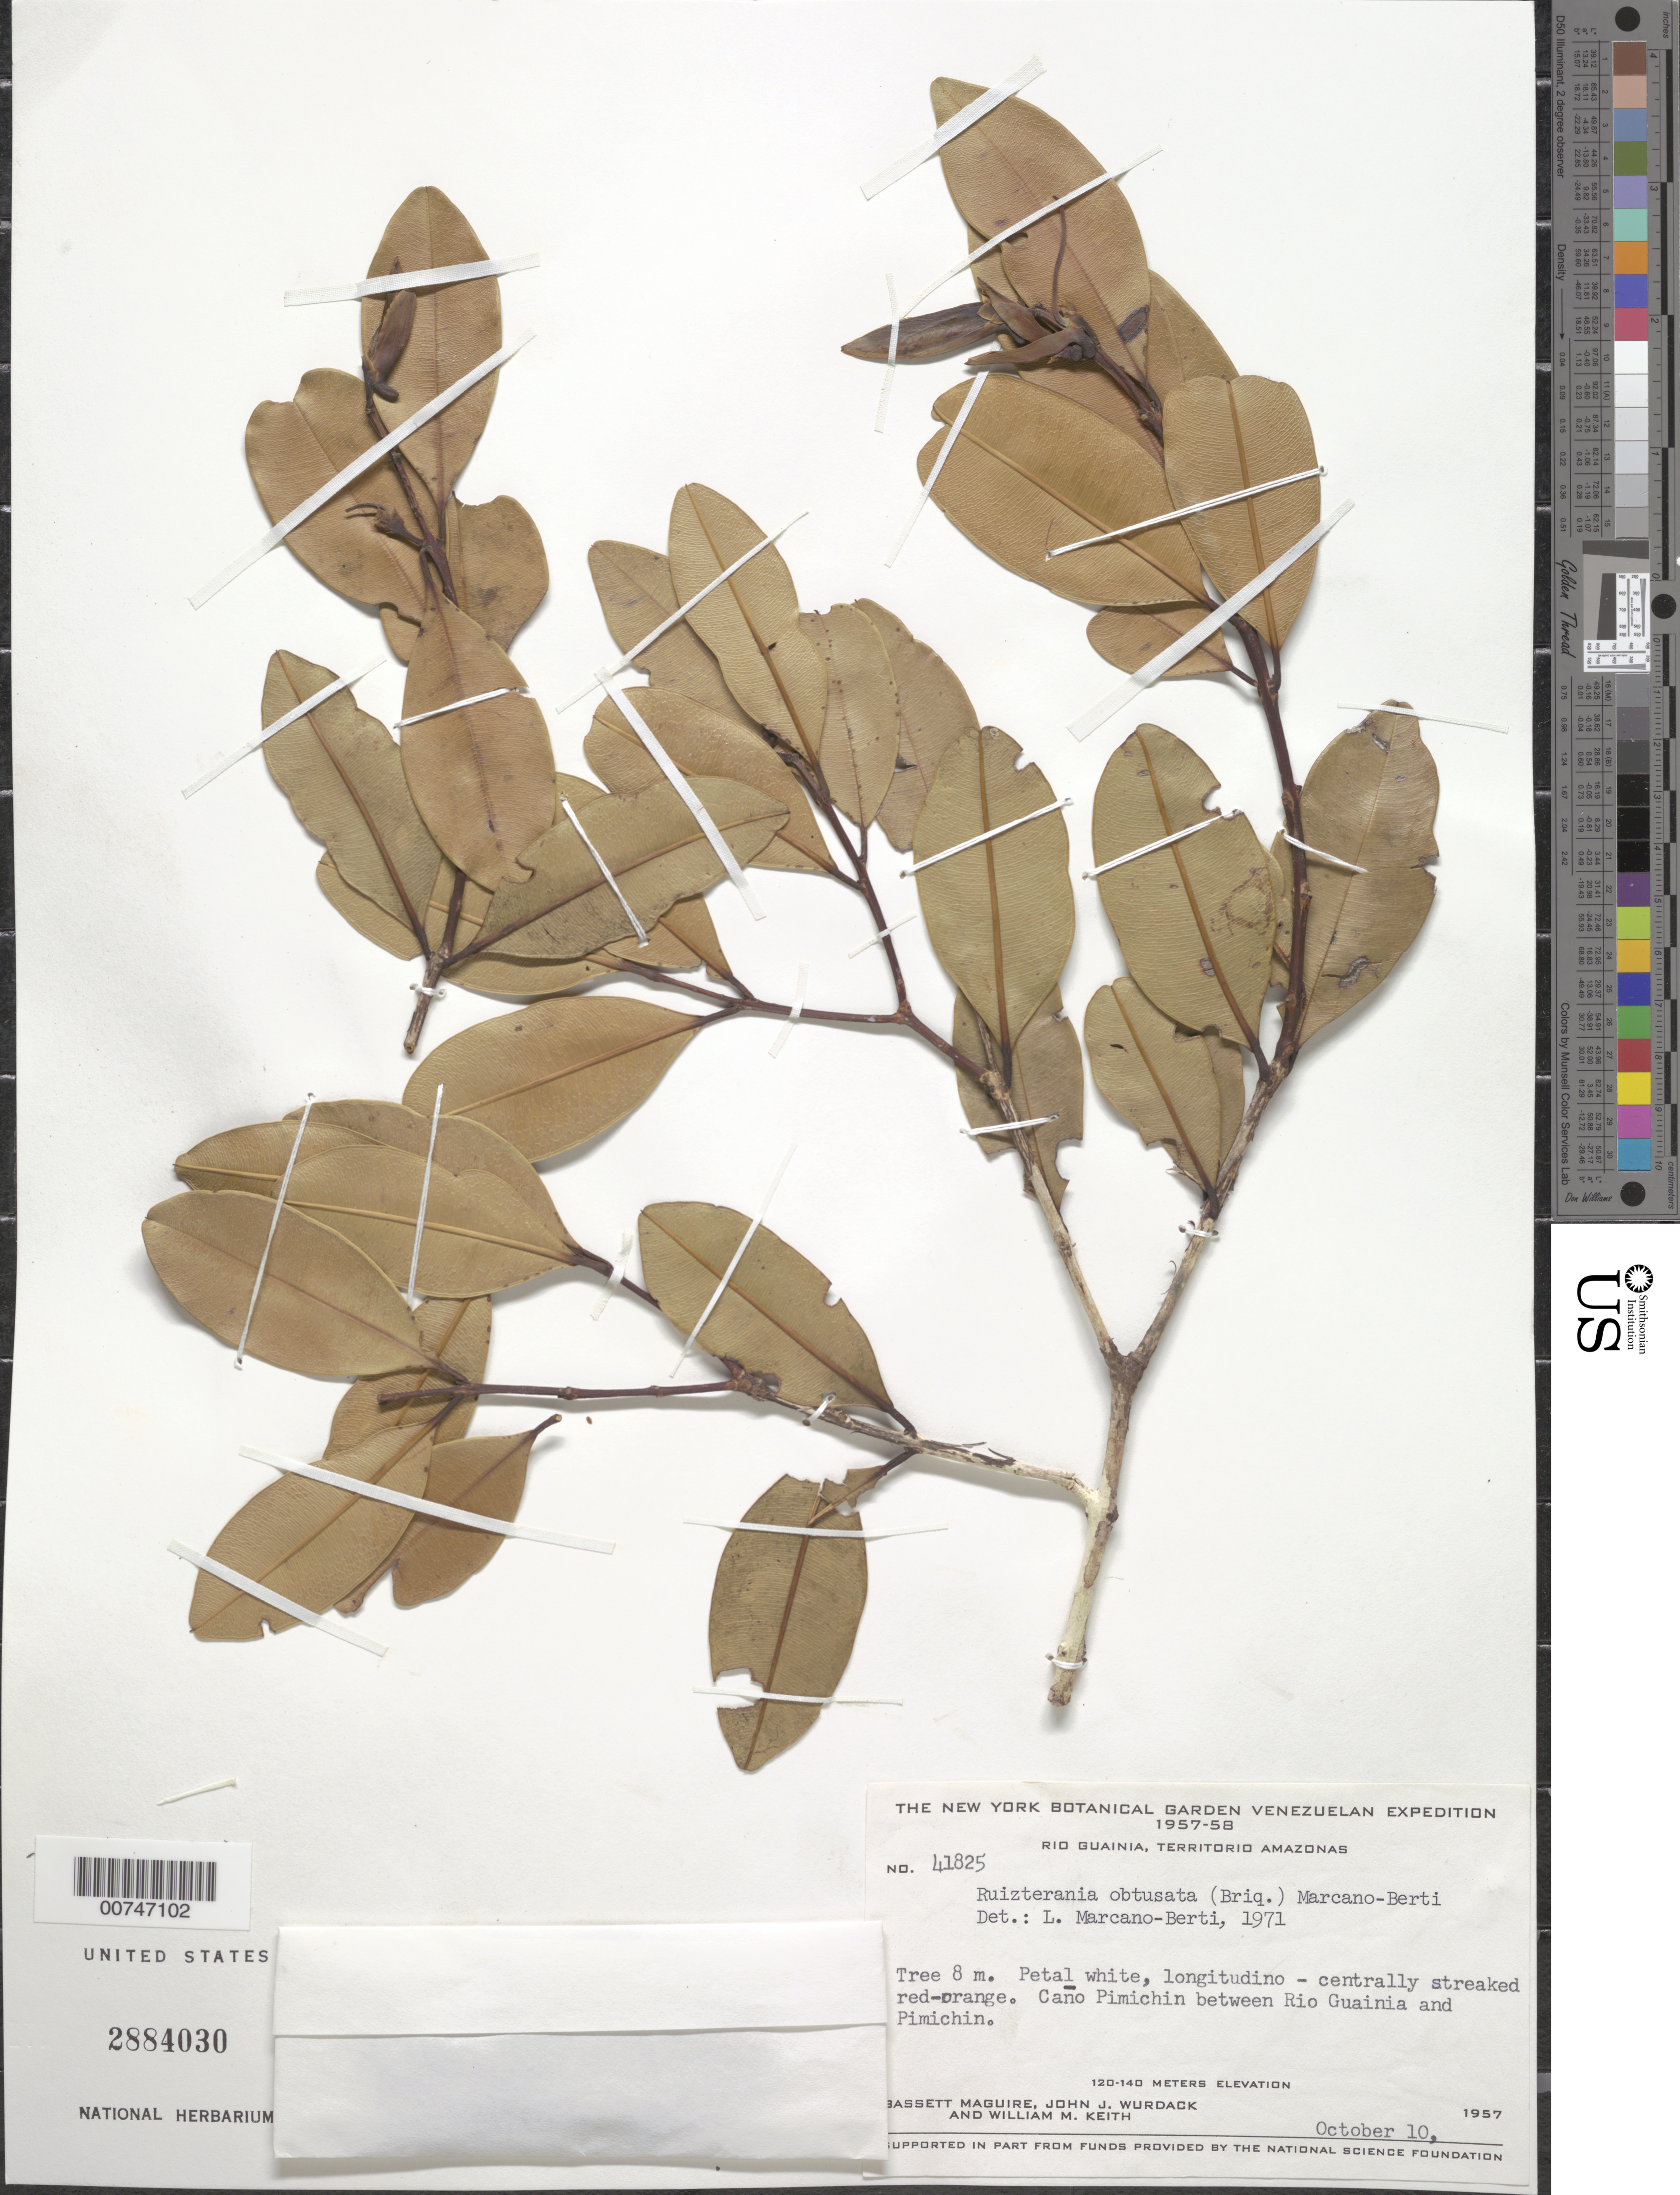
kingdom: Plantae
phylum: Tracheophyta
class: Magnoliopsida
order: Myrtales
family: Vochysiaceae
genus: Ruizterania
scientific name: Ruizterania obtusata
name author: (Briq.) Marc.-Berti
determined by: Marcano-Berti, L.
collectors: B. Maguire, J. J. Wurdack & W. Keith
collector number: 41825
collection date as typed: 10-Oct-57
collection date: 1957-10-10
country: Venezuela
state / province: Amazonas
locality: Río Guainía, Caño Pimichin, between Río Guaninía and Pimichin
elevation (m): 120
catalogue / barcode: US 2884030